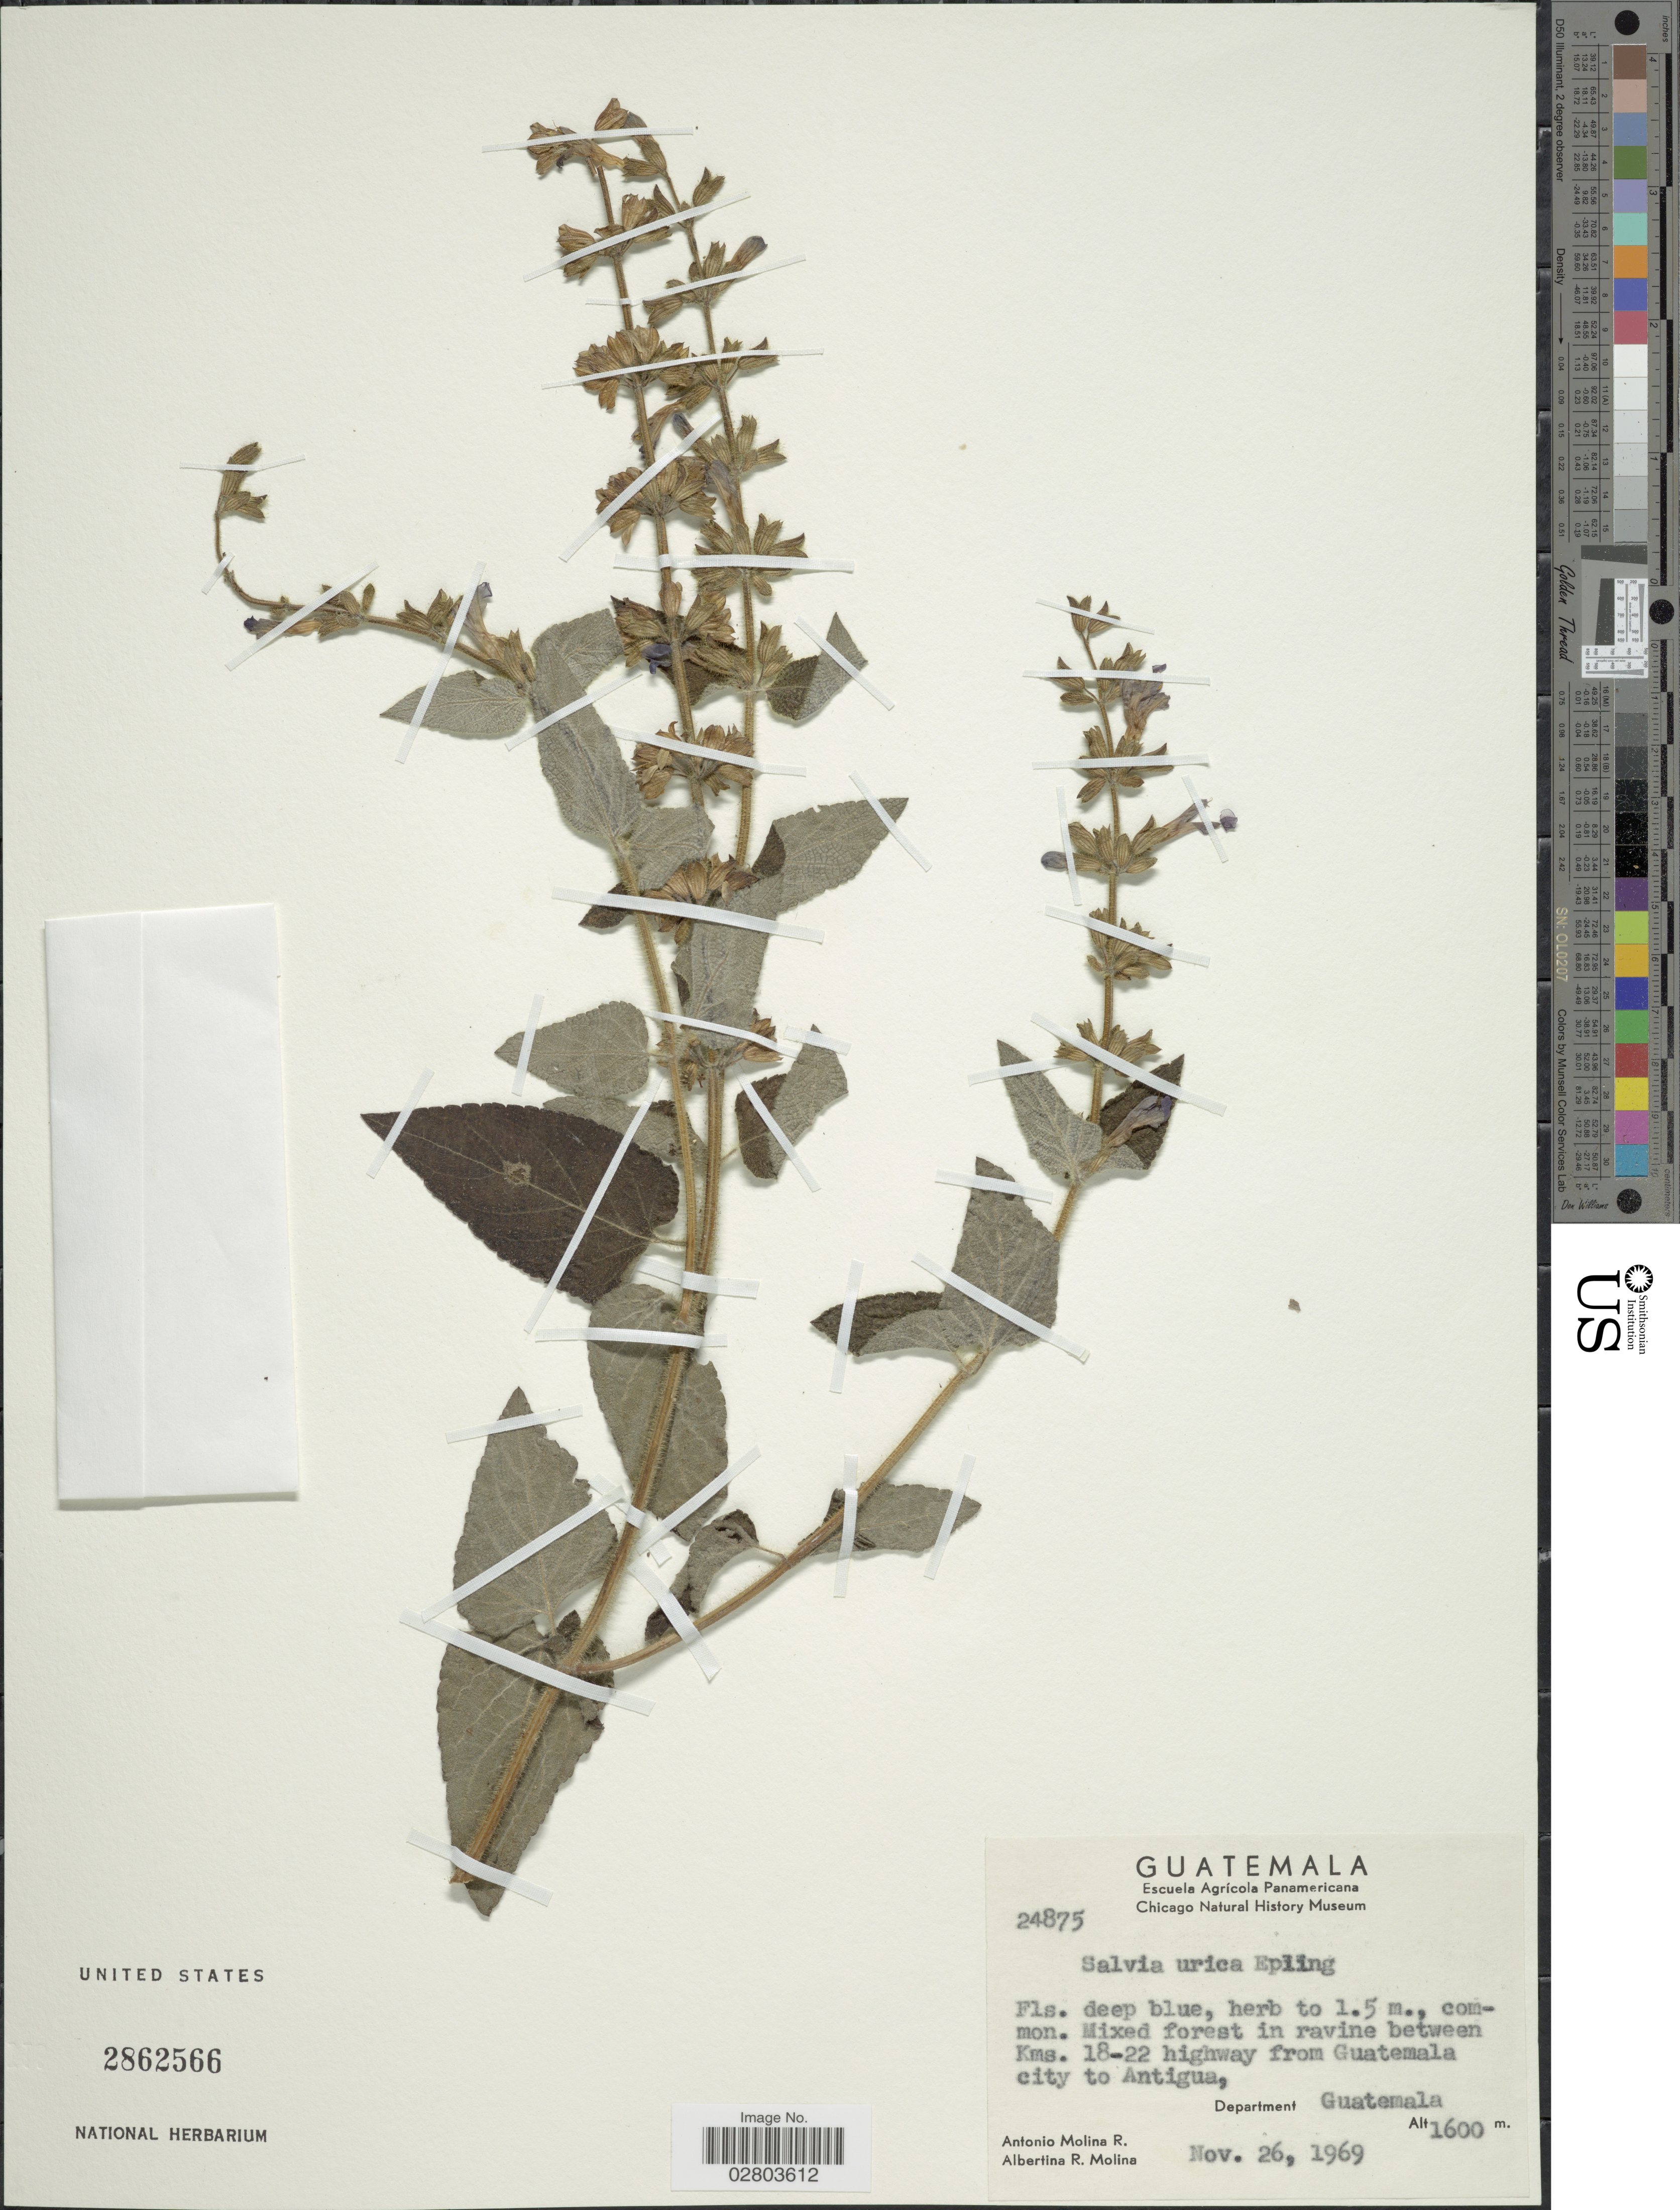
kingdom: Plantae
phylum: Tracheophyta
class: Magnoliopsida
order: Lamiales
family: Lamiaceae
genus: Salvia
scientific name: Salvia urica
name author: Epling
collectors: A. Molina R. & A. R. Molina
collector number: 24875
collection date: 1969-11-26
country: Guatemala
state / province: Guatemala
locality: Mixed forest in ravine between Kms. 18-22 highway from Guatemala city to Antigua, Department Guatemala.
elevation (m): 1600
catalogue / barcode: US 2862566